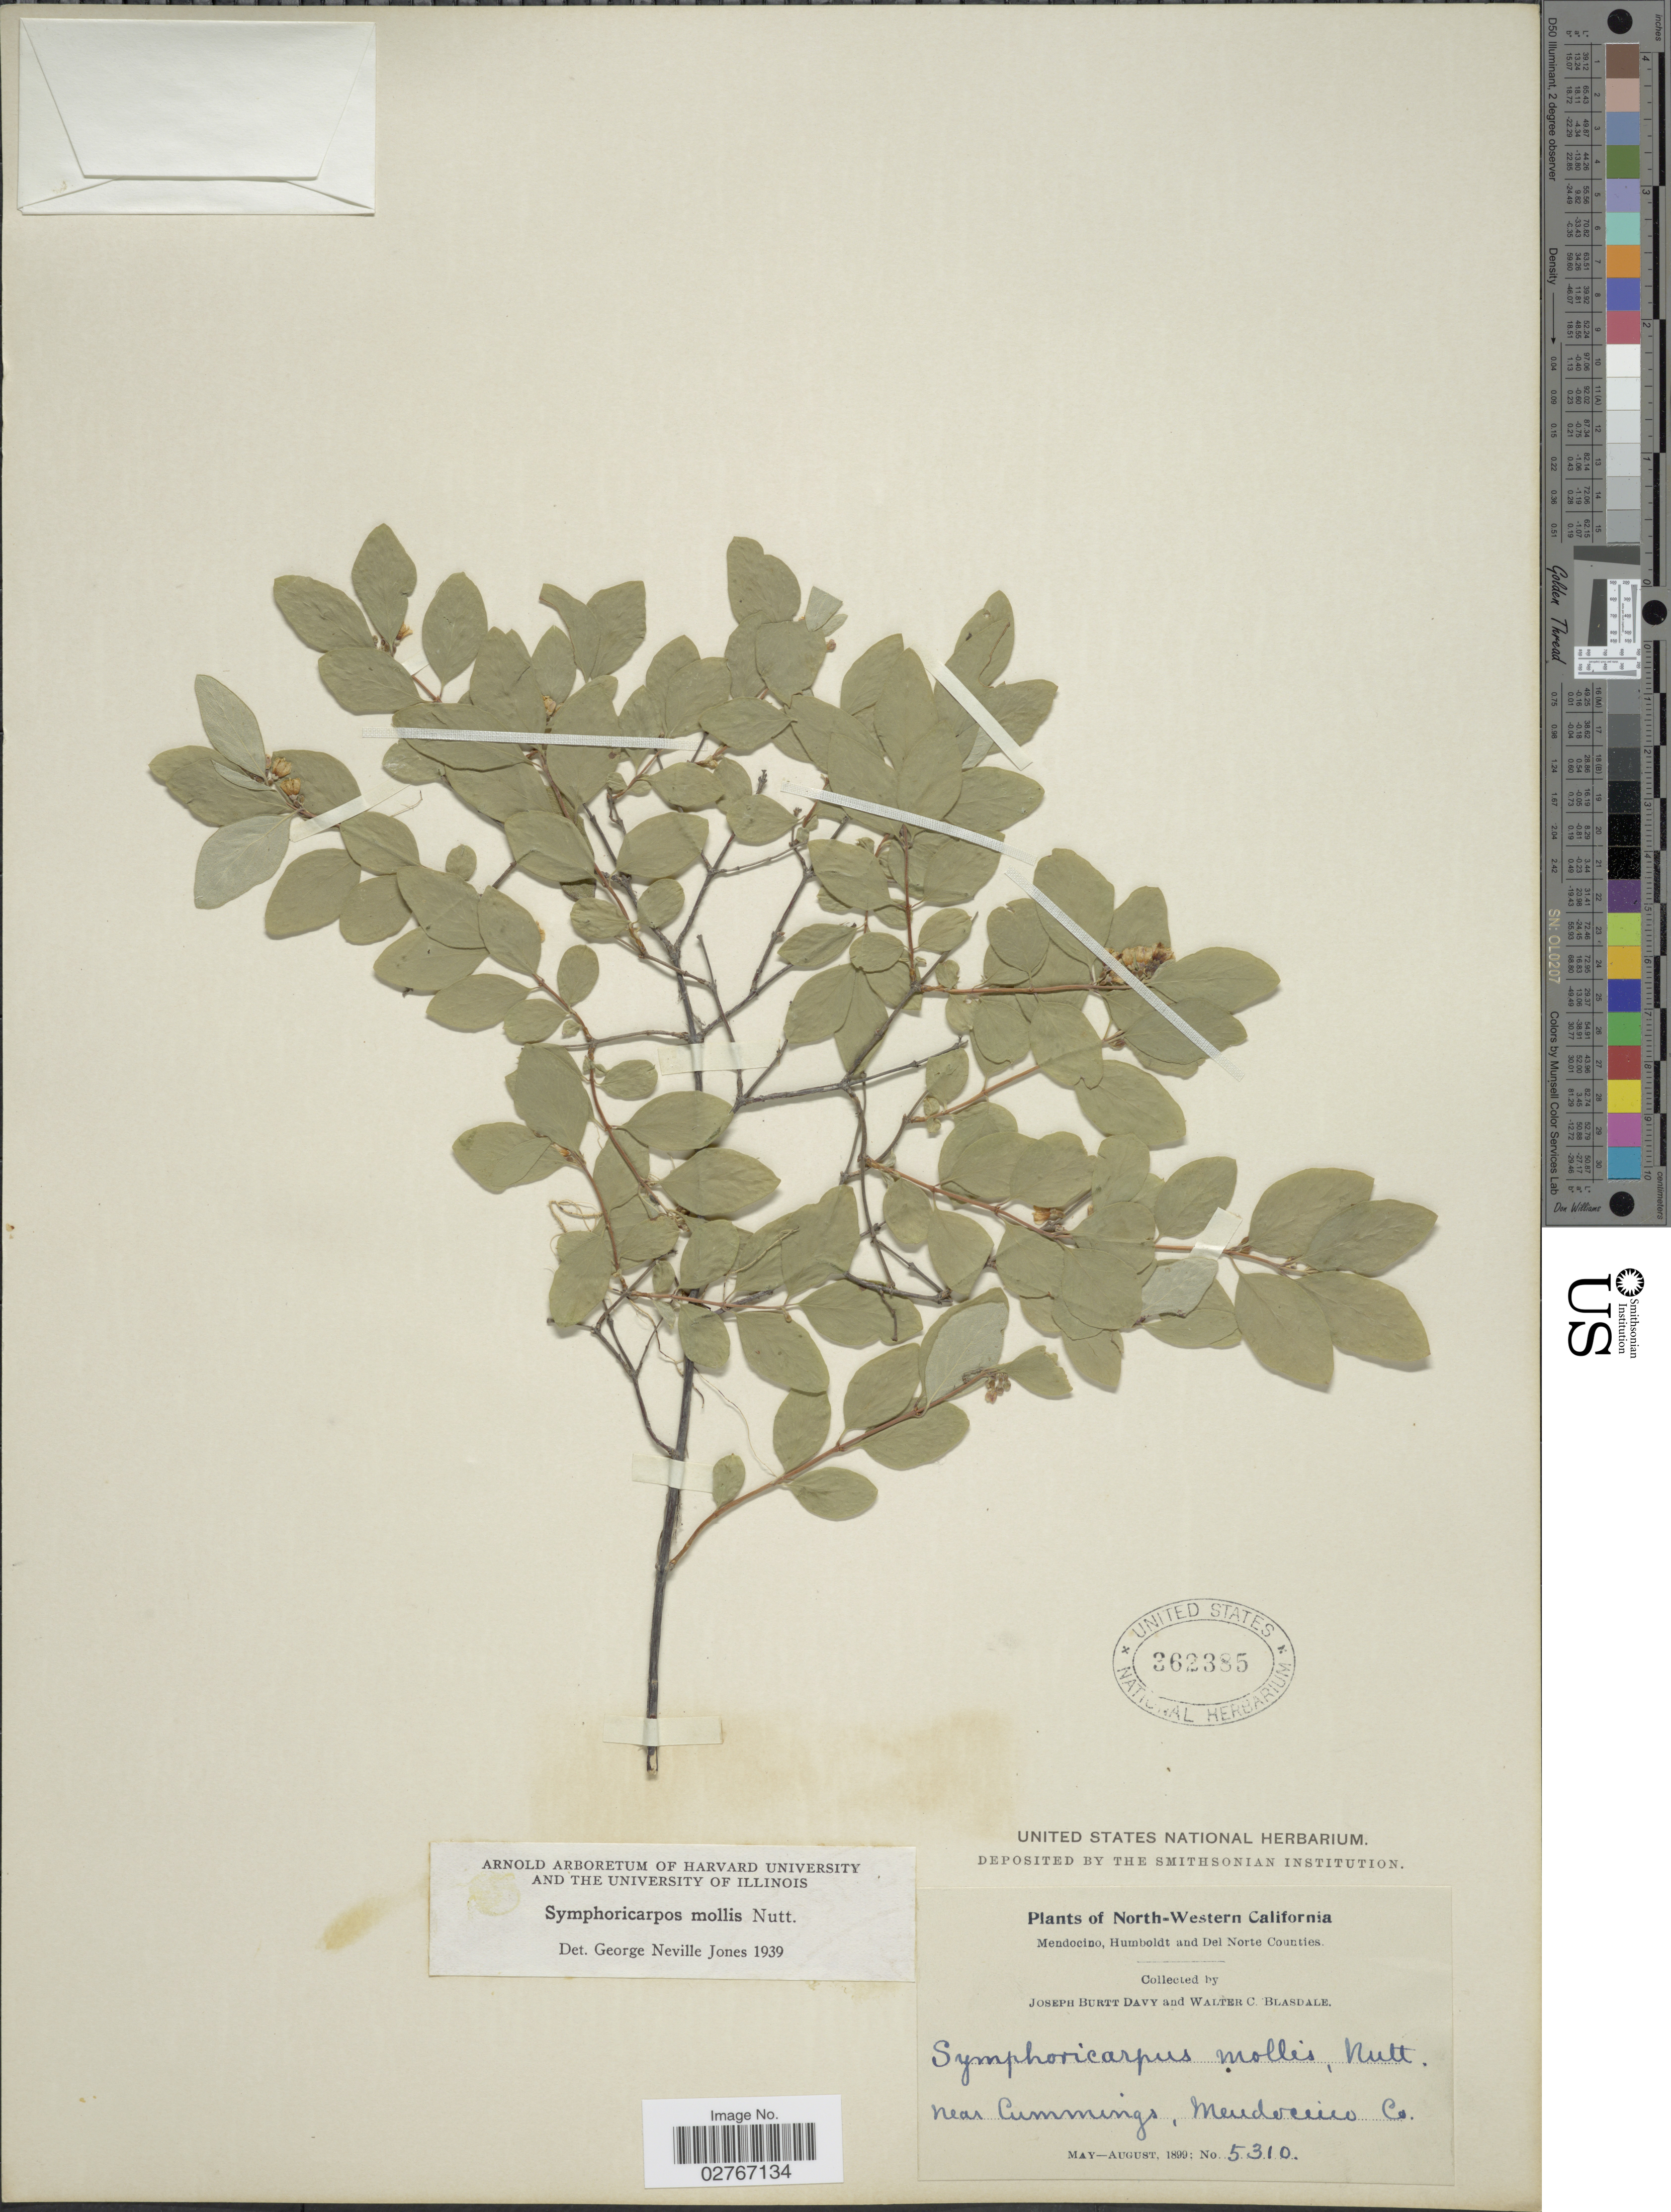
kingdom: Plantae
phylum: Tracheophyta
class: Magnoliopsida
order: Dipsacales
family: Caprifoliaceae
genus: Symphoricarpos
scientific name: Symphoricarpos mollis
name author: Nutt.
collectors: J. Burtt Davy & W. Blasdale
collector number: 5310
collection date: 1899-05/1899-08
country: United States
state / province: California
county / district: Mendocino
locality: North-Western California, Near Cummings, Mendocino Co.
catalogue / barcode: US 362385